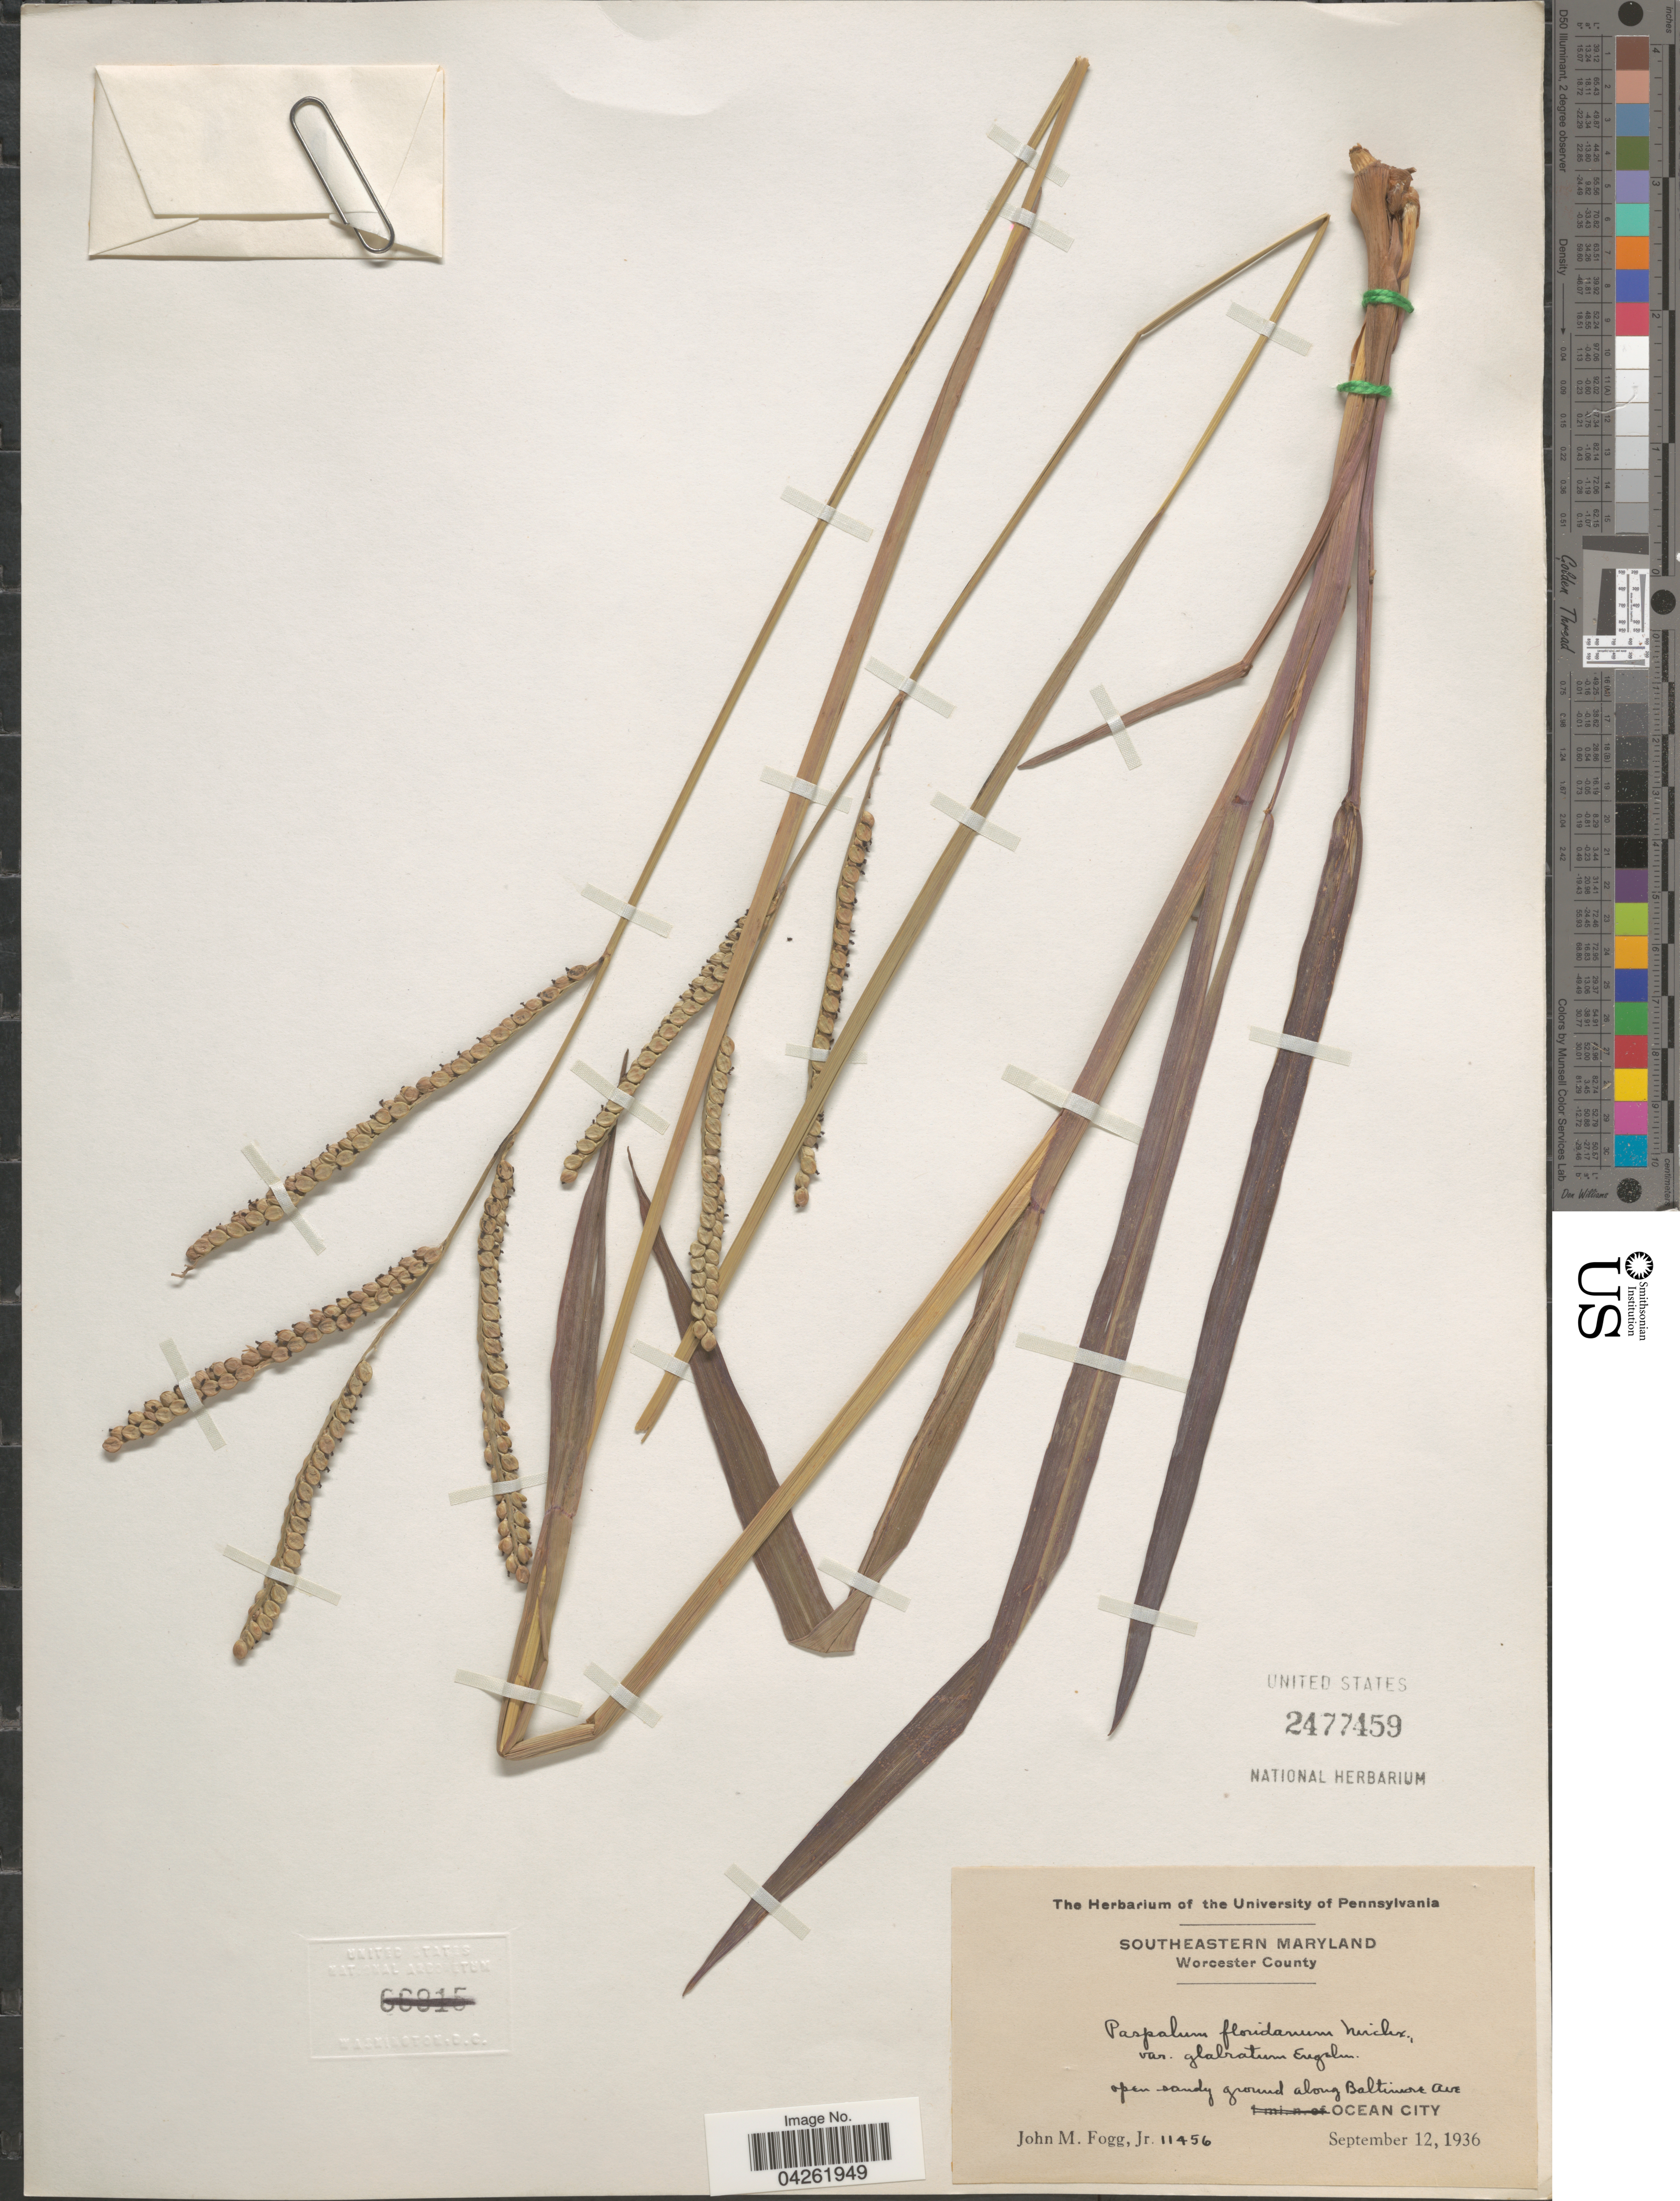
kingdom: Plantae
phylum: Tracheophyta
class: Liliopsida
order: Poales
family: Poaceae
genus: Paspalum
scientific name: Paspalum floridanum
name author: Michx.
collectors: J. Fogg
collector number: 11456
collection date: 1936-09-12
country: United States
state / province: Maryland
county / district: Worcester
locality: Southeastern Maryland. Worcester County. Along Baltimore Ave. Ocean City.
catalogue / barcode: US 2477459